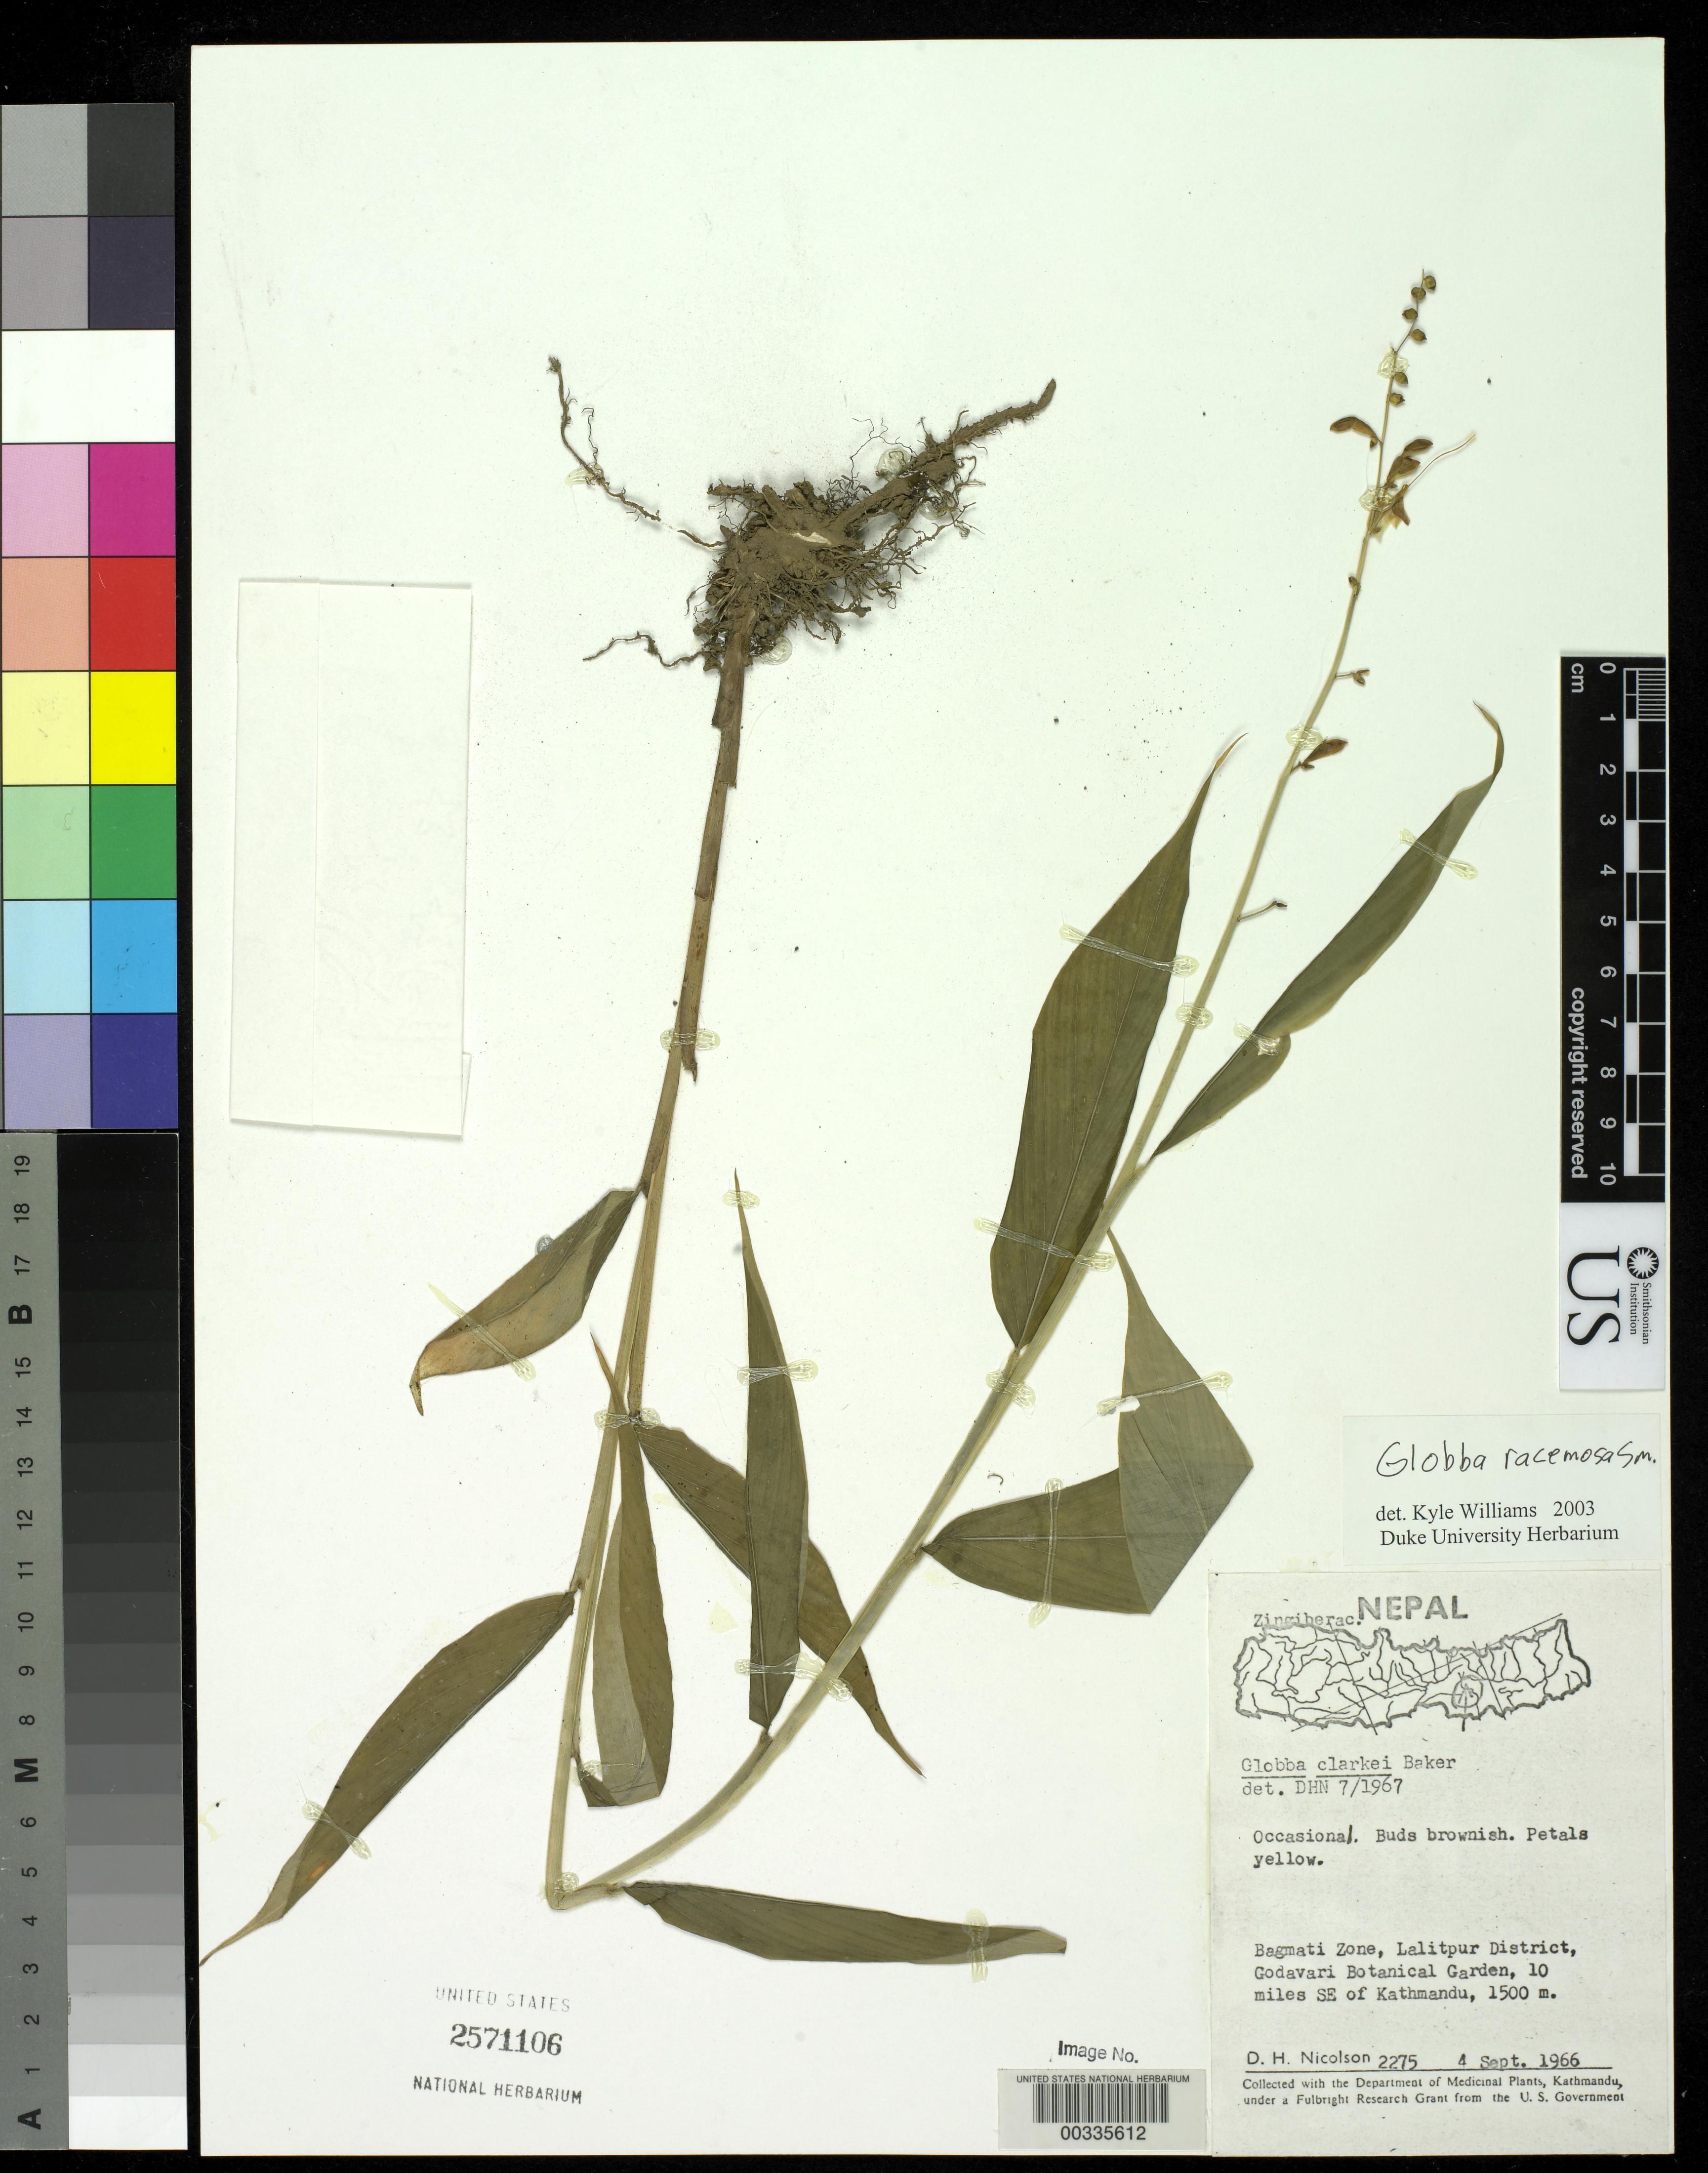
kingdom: Plantae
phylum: Tracheophyta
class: Liliopsida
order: Zingiberales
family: Zingiberaceae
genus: Globba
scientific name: Globba racemosa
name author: Sm.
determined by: Williams, K. J.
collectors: D. H. Nicolson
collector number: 2275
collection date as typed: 04 Sep 1966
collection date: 1966-09-04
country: Nepal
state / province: Bagmati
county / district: Lalitpur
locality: Godavari botanical garden, 10 mi se of kathmandu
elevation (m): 1500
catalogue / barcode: US 2571106